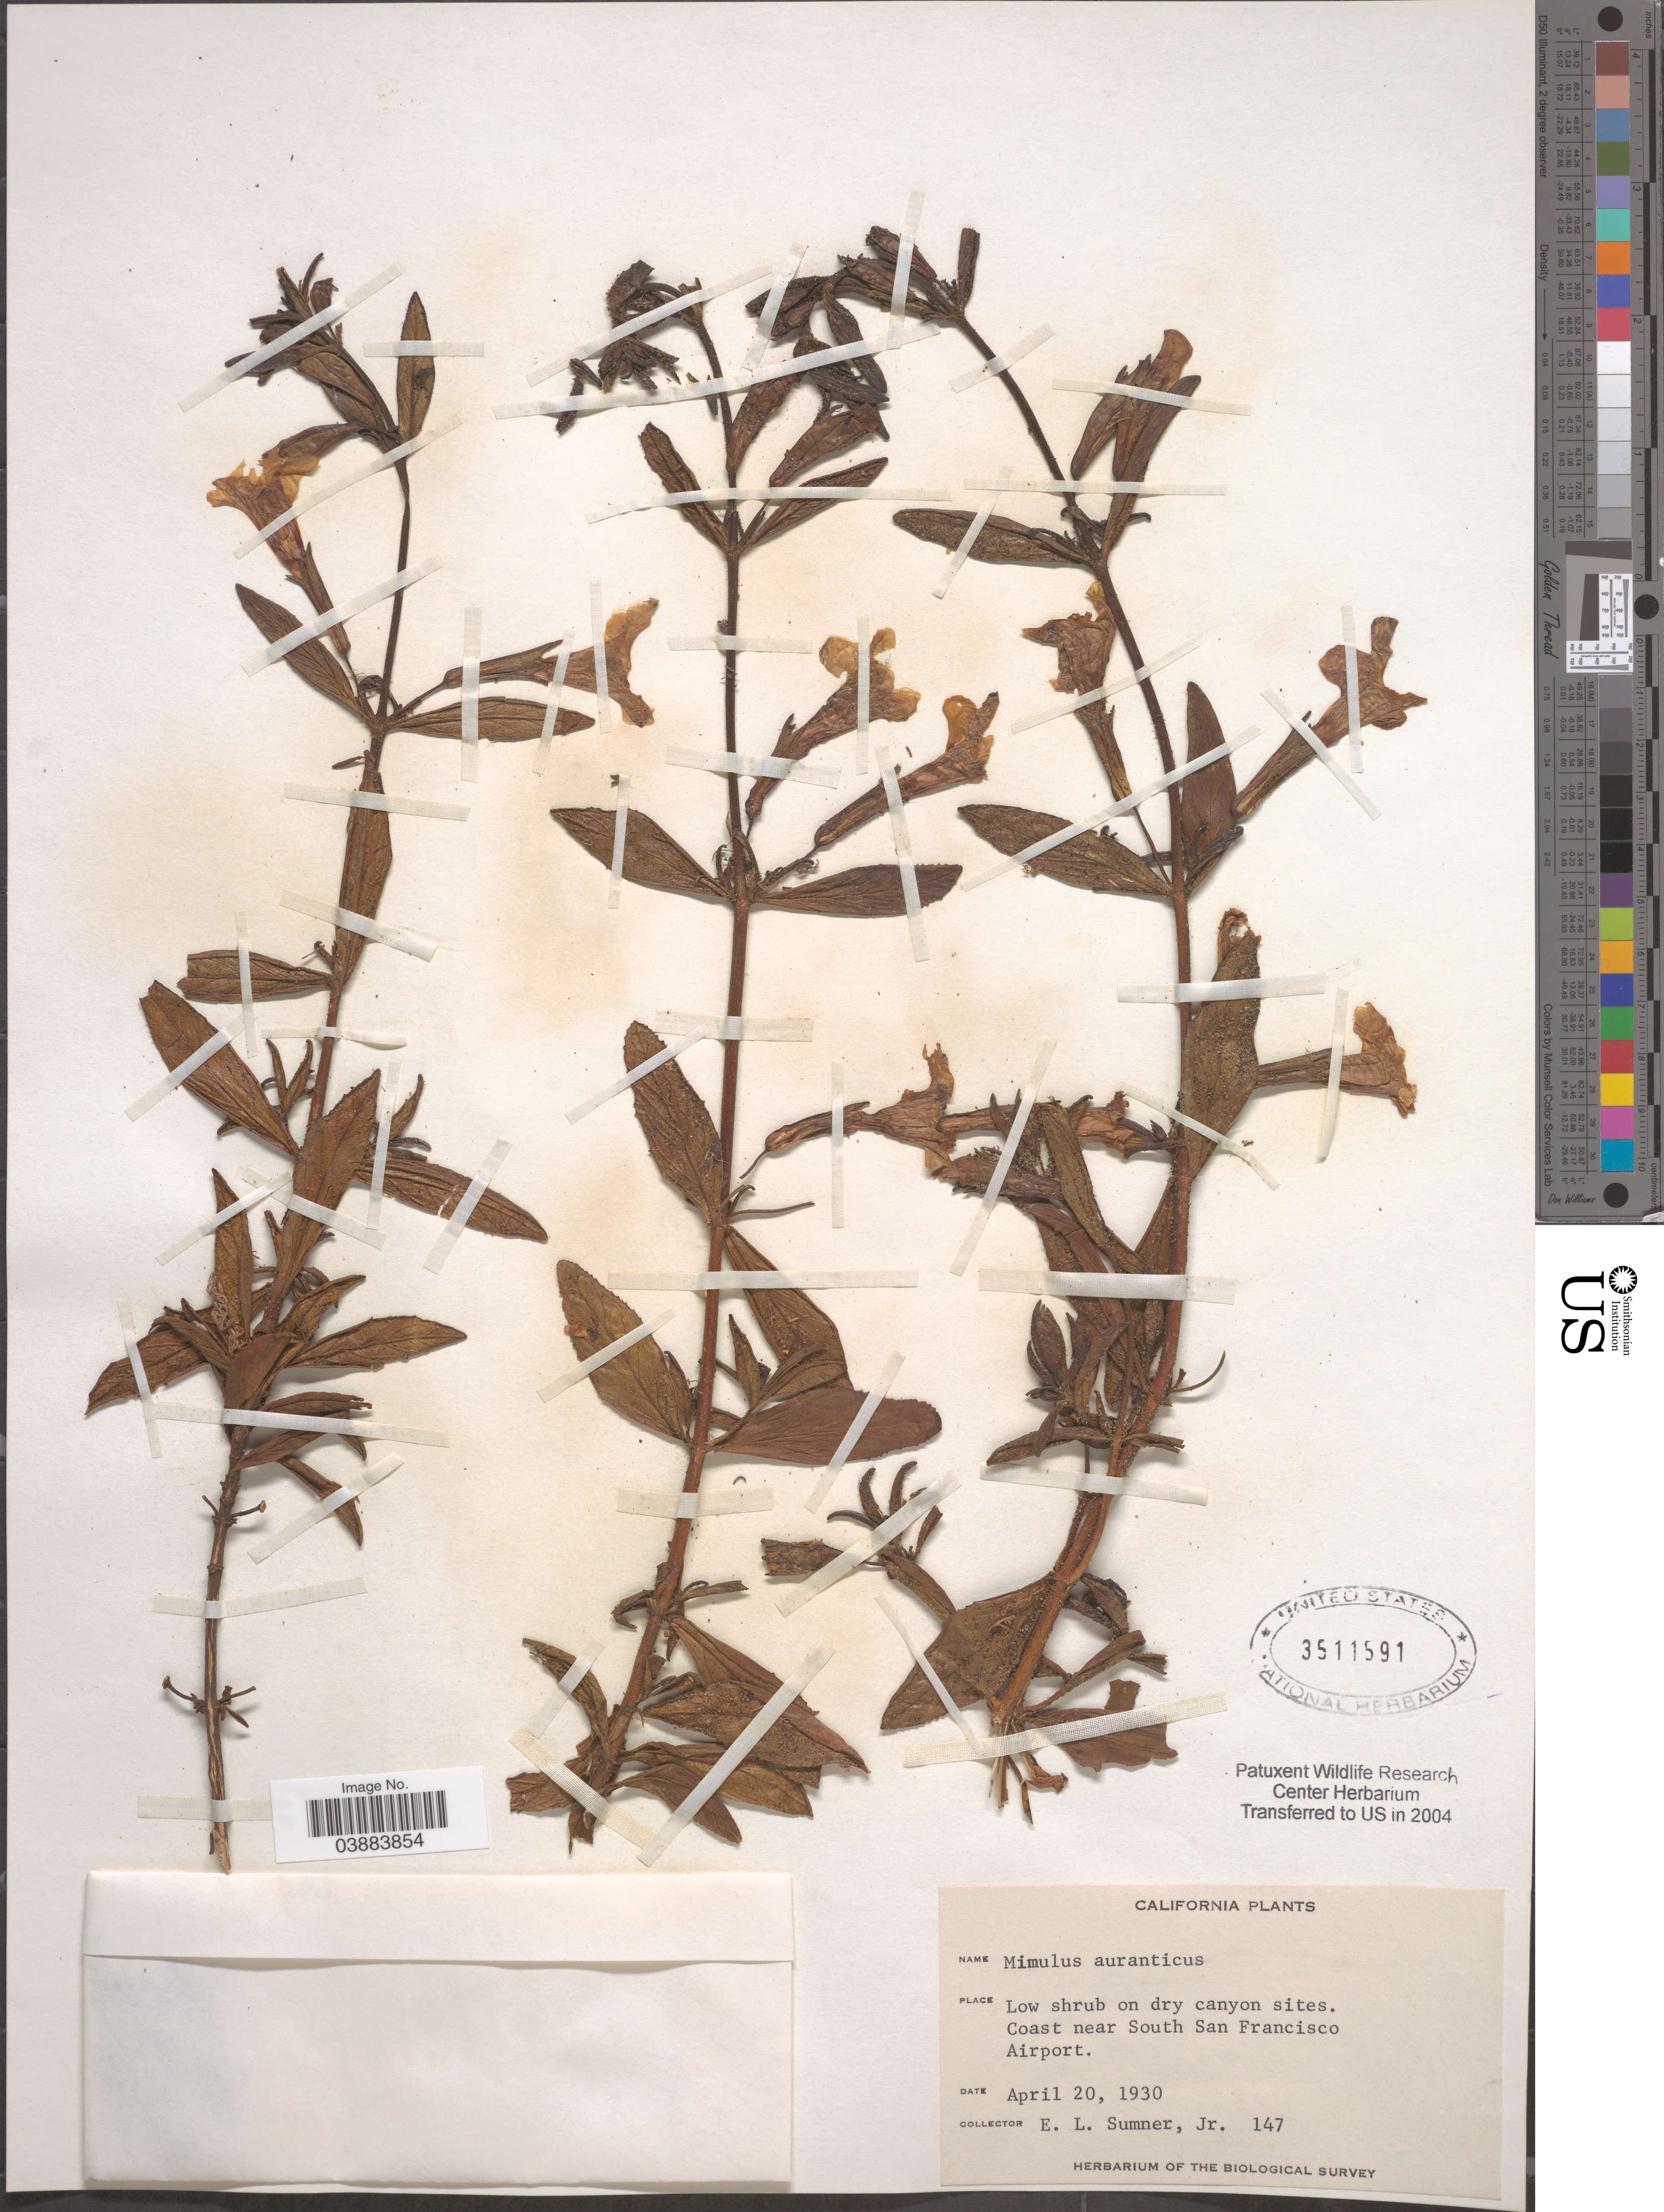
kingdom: Plantae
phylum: Tracheophyta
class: Magnoliopsida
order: Lamiales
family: Phrymaceae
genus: Diplacus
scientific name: Diplacus aurantiacus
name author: (Curtis) Jeps.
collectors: E. Sumner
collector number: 147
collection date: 1930-04-20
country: United States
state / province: California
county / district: San Francisco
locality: Coast near South San Francisco Airport.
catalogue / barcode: US 3511591